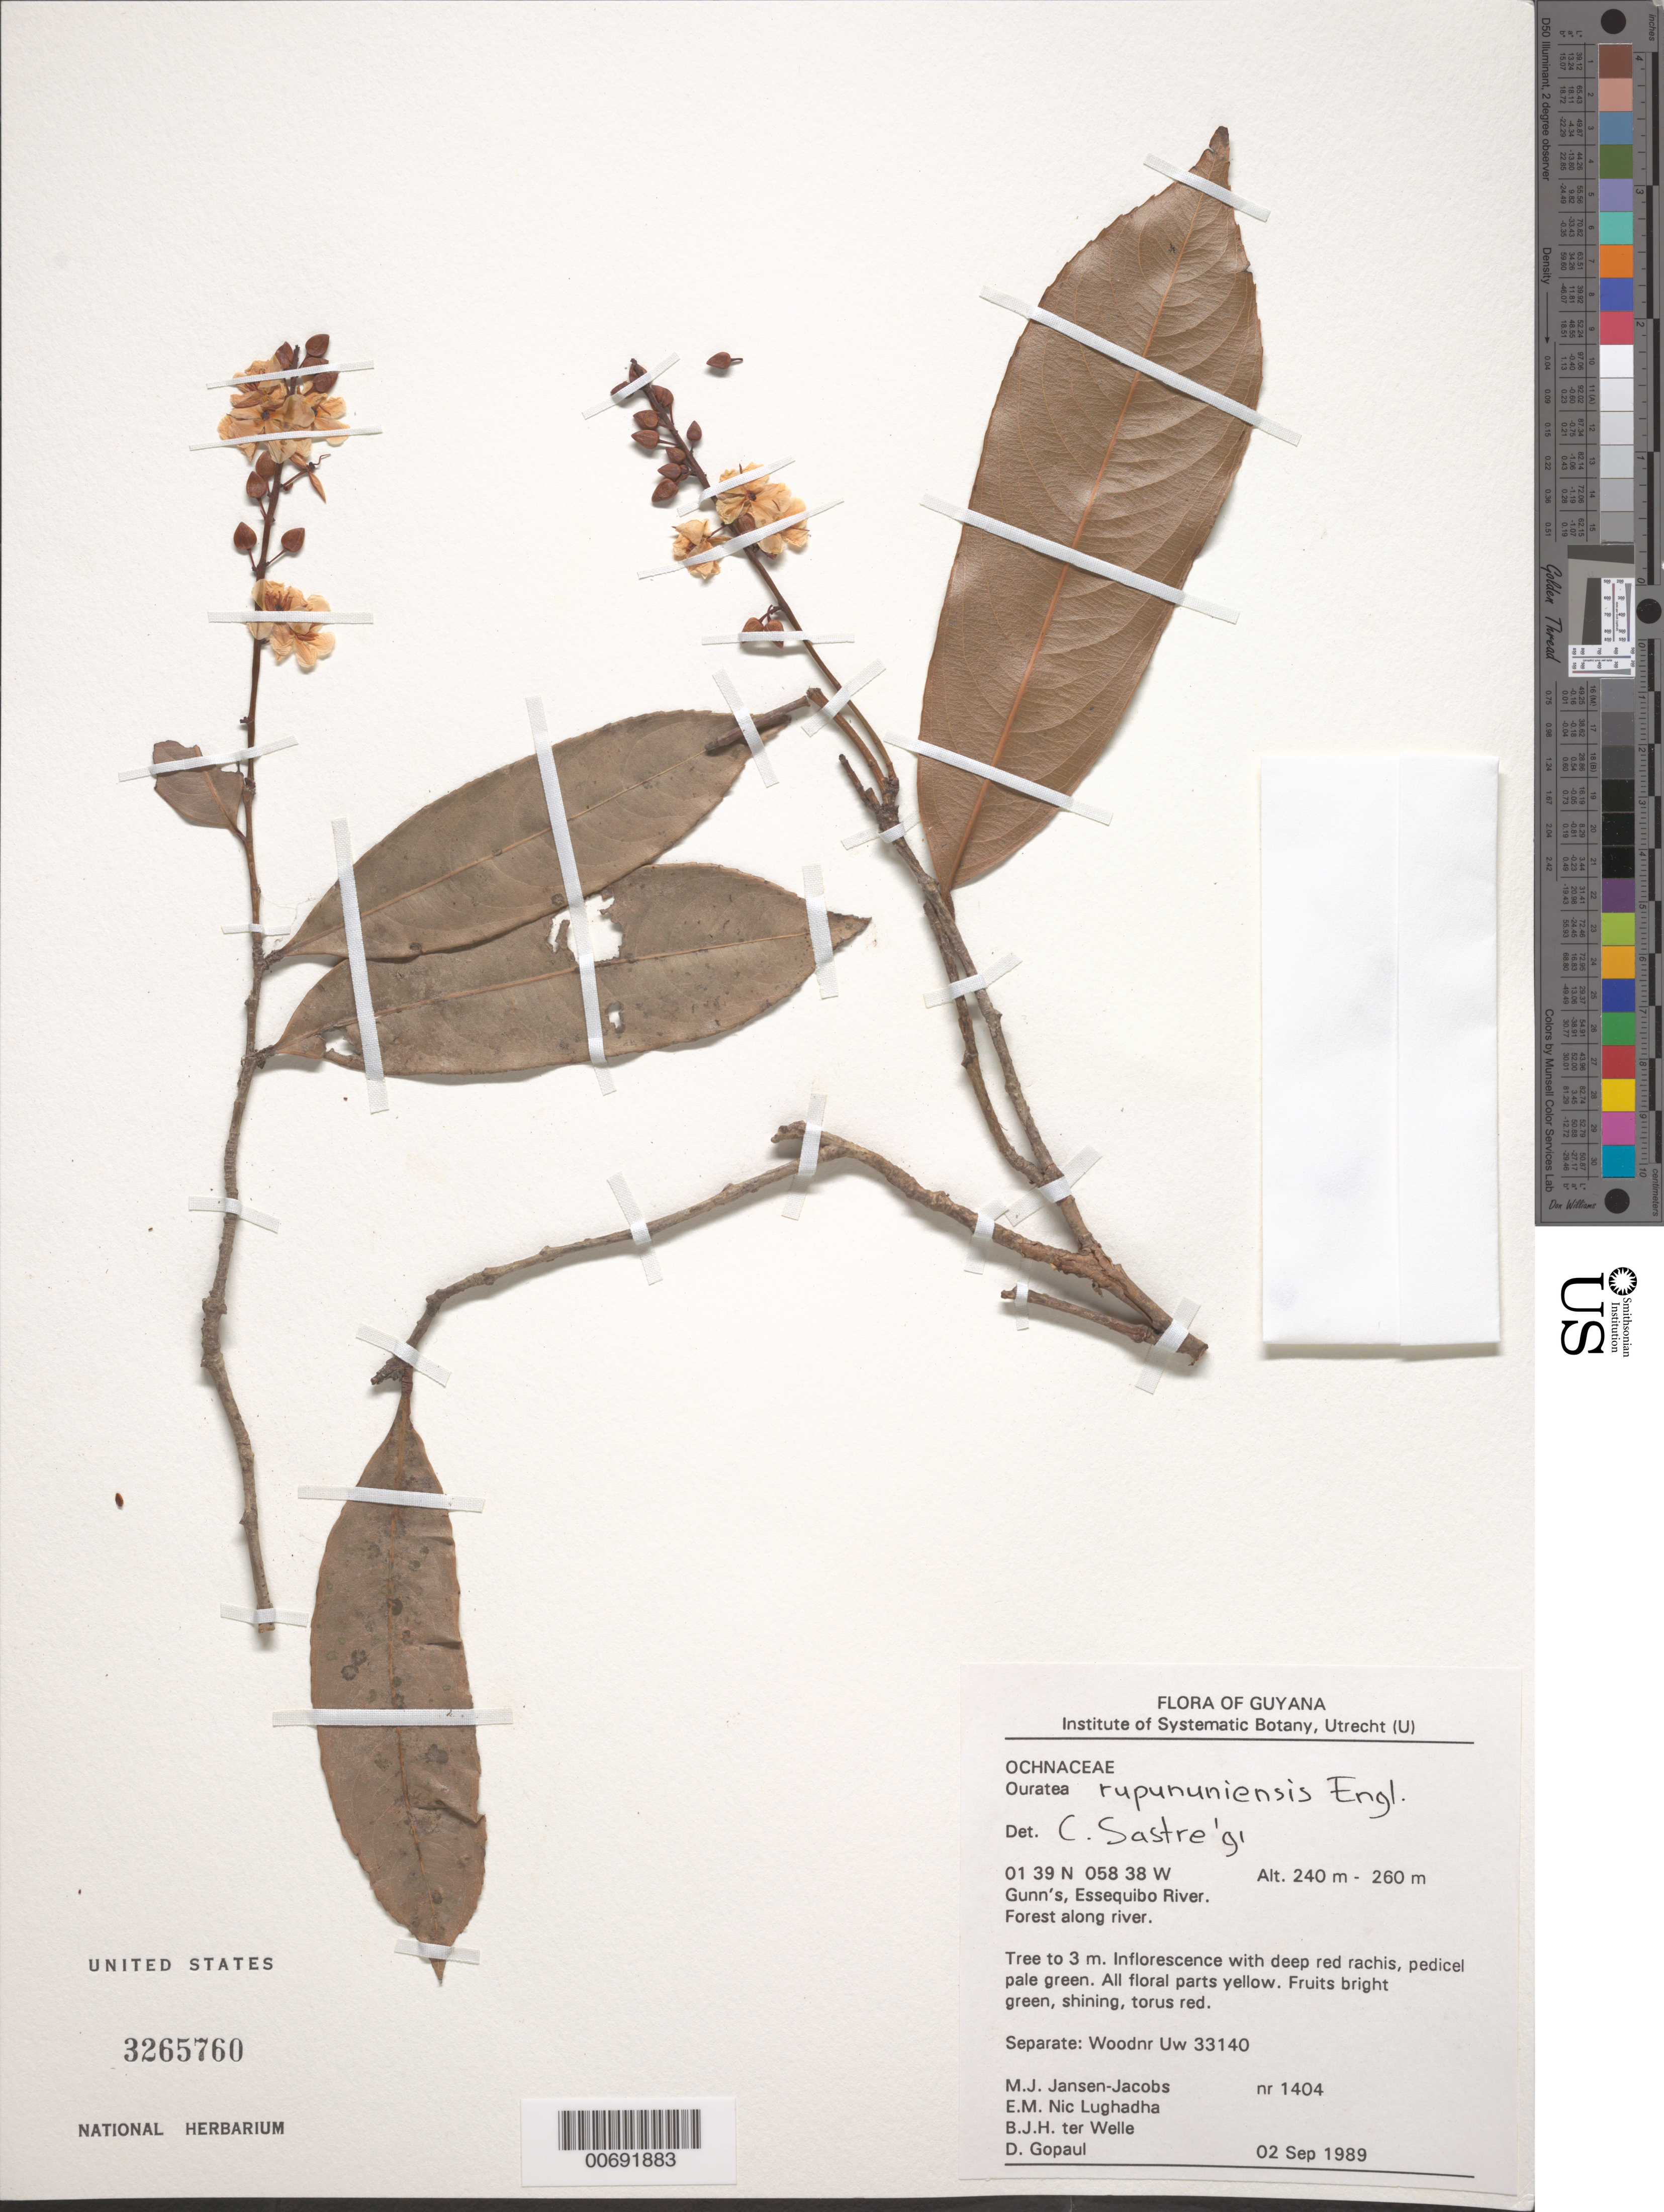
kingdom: Plantae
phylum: Tracheophyta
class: Magnoliopsida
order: Malpighiales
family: Ochnaceae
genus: Ouratea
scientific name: Ouratea rupununiensis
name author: Klotzsch ex Engl.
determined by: Sastre, C. H. L.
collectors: M. J. Jansen-Jacobs, E. Nic Lughadha, B. Welle & D. Gopaul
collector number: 1404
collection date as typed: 2-Sep-89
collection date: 1989-09-02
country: Guyana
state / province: U. Takutu-U. Essequibo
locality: Gunn's, Essequibo River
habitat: Forest along river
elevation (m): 240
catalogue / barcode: US 3265760